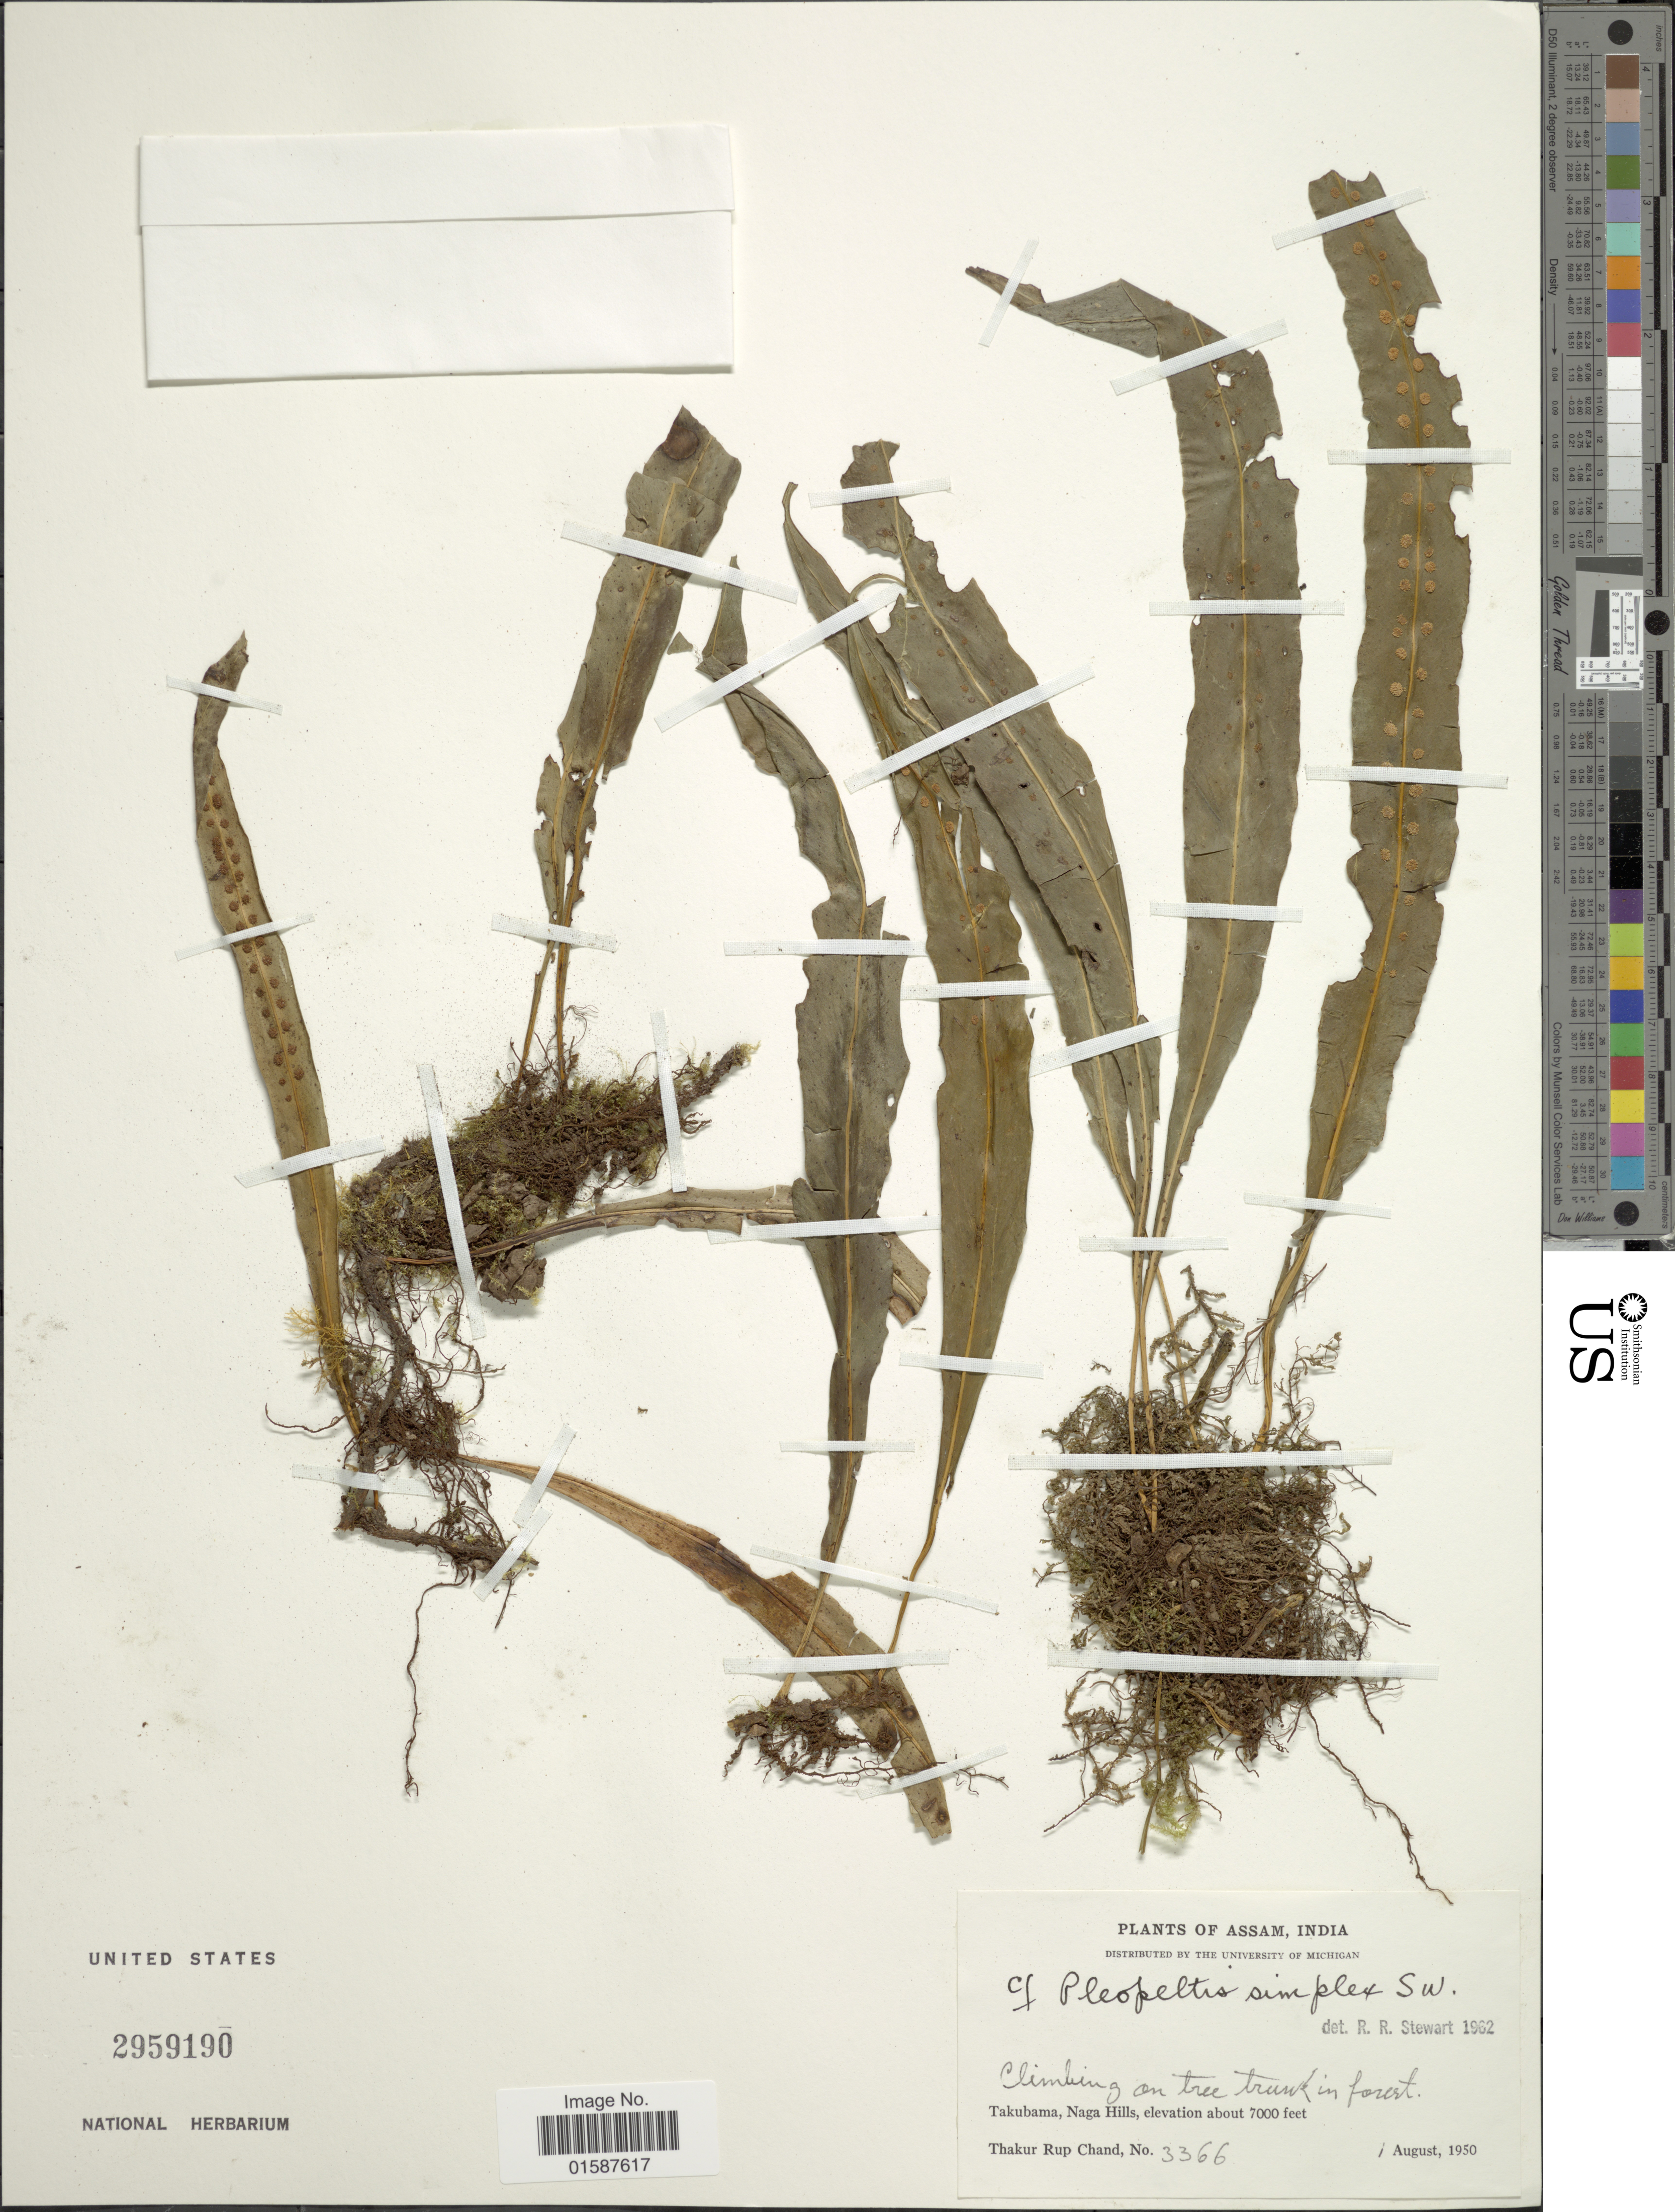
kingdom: Plantae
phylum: Tracheophyta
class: Polypodiopsida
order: Polypodiales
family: Polypodiaceae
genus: Lepisorus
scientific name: Lepisorus excavatus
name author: (Bory ex Willd.) Ching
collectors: T. R. Chand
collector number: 3366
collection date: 1950-08-01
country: India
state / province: Assam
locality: Assam, Takubama, Naga Hills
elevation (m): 2134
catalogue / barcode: US 2959190